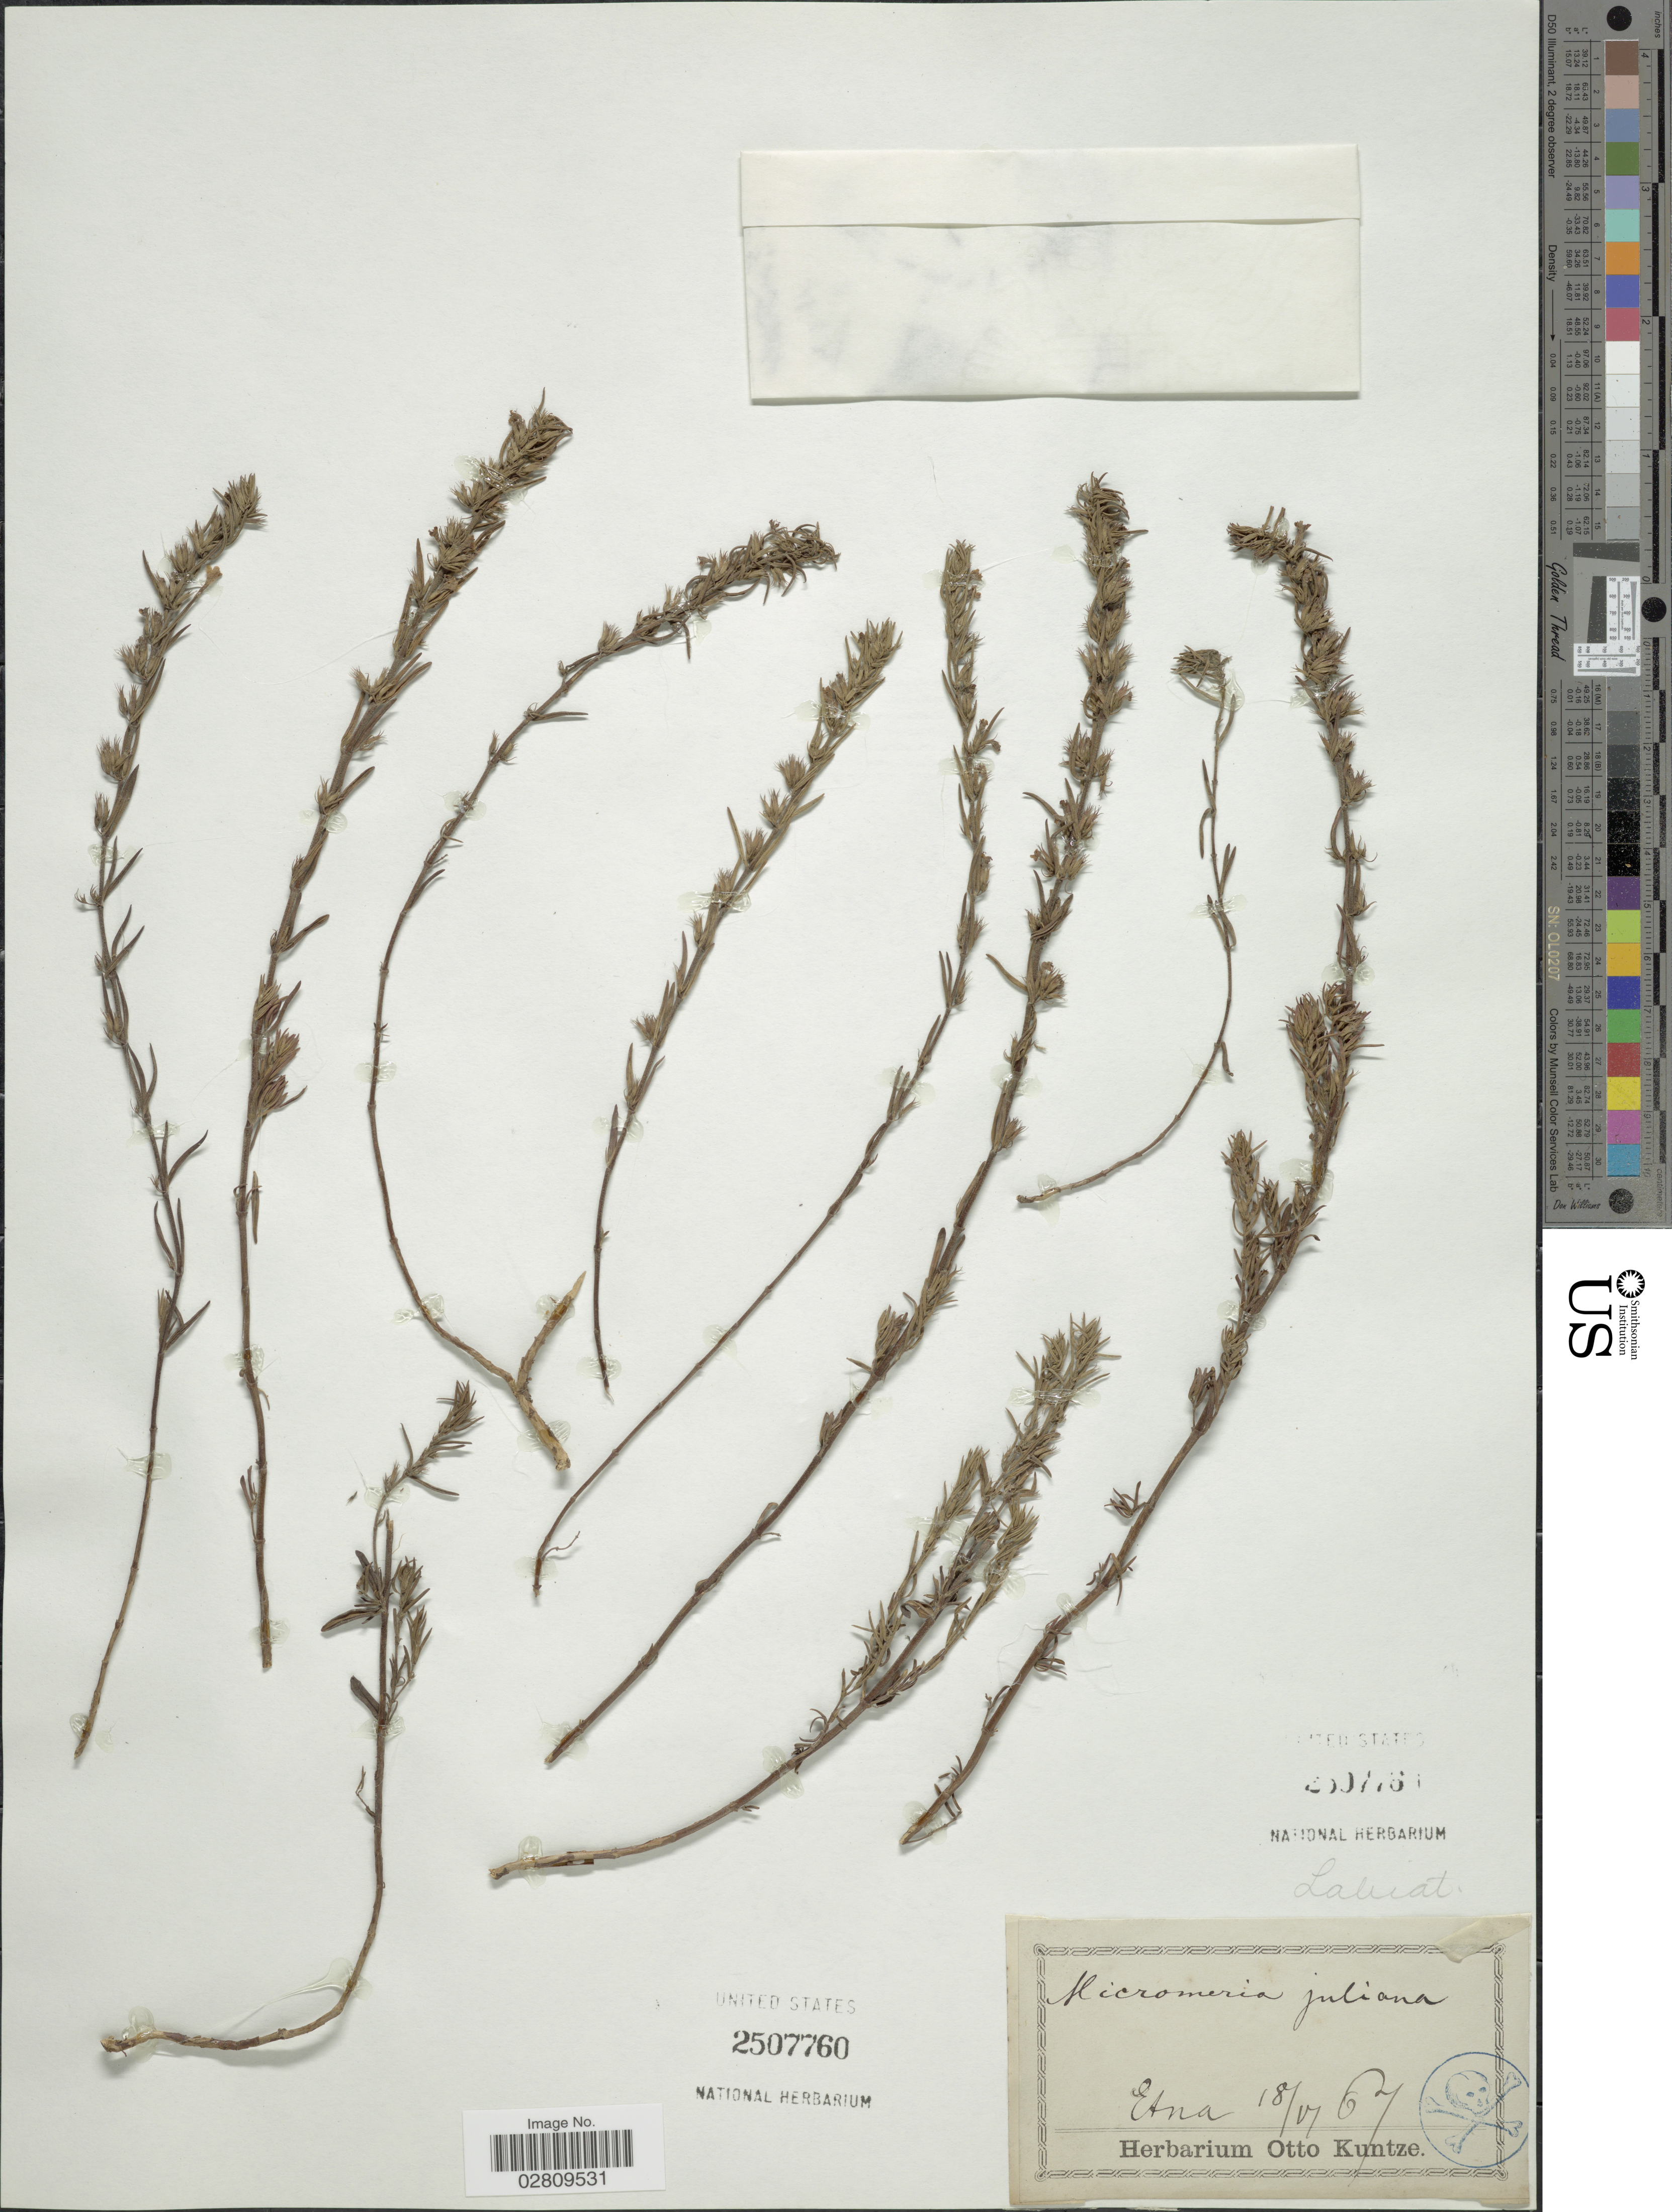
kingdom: Plantae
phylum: Tracheophyta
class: Magnoliopsida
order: Lamiales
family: Lamiaceae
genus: Micromeria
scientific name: Micromeria juliana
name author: (L.) Benth. ex Rchb.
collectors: ex herb. Otto Kuntze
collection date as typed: Transcribed d/m/y: 18/6/67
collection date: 1867-06-18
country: Italy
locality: Etna.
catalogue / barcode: US 2507760